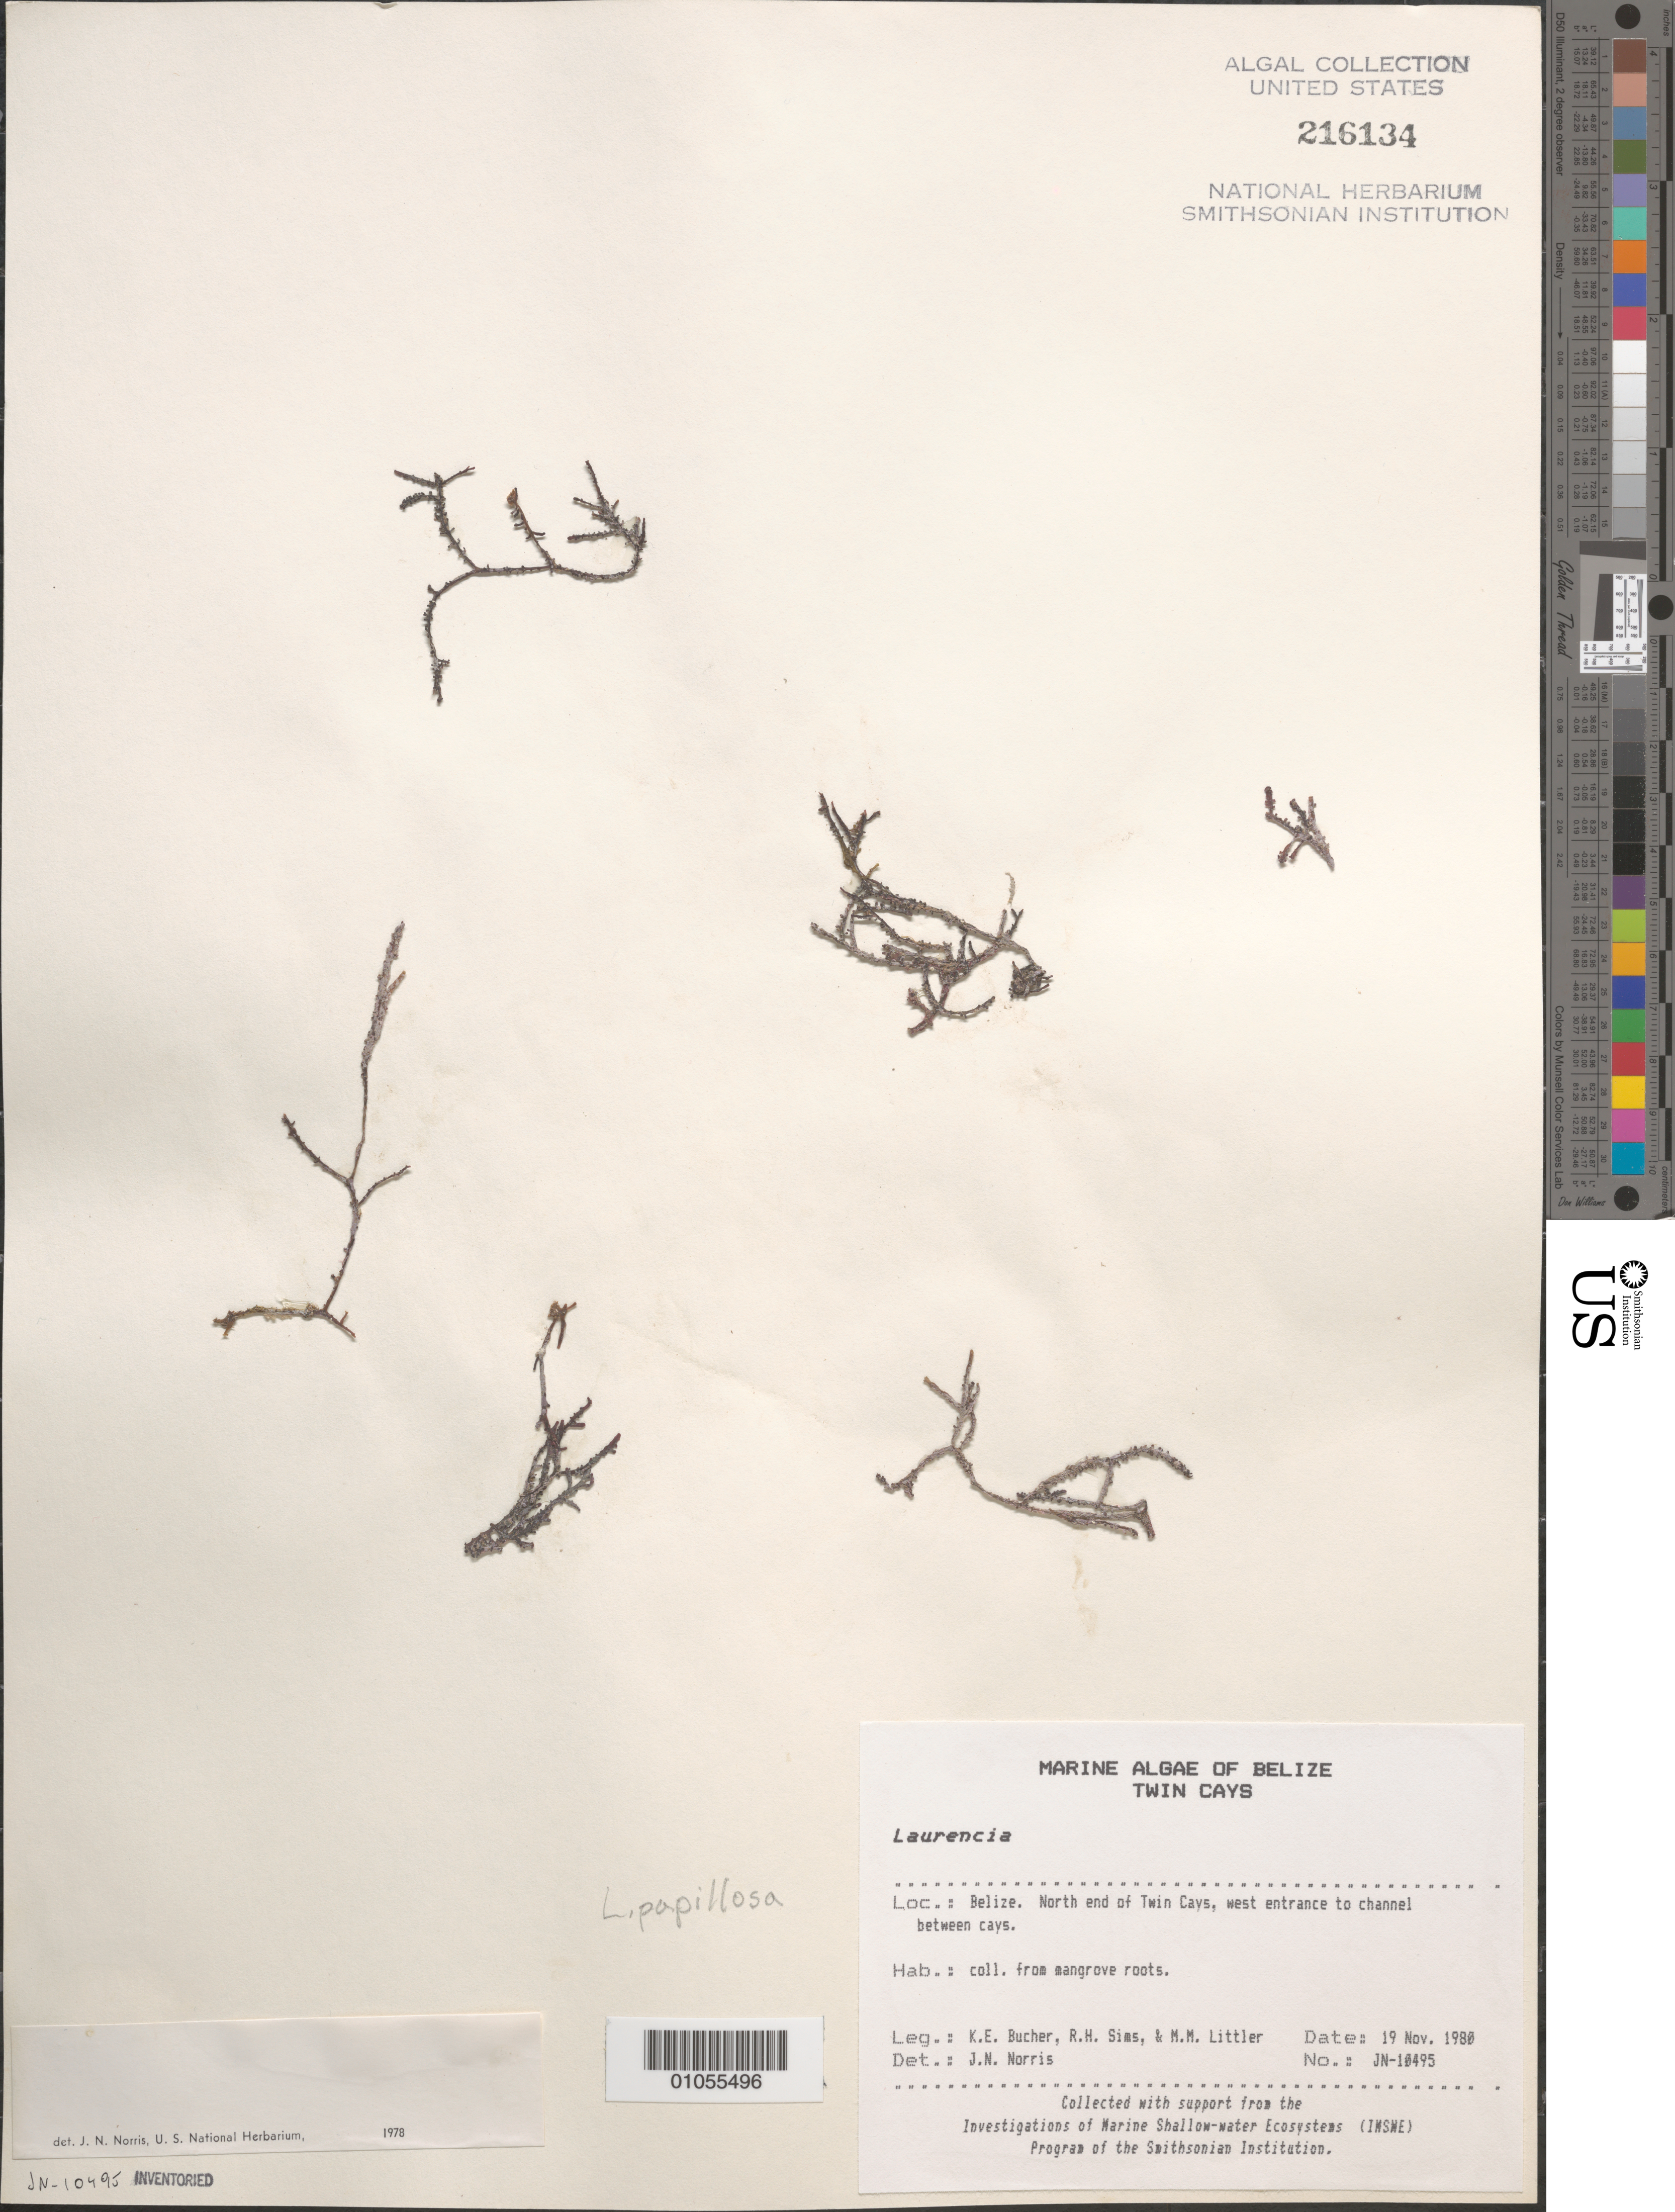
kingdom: Plantae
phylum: Rhodophyta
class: Florideophyceae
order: Ceramiales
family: Rhodomelaceae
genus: Palisada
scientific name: Palisada perforata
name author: (Bory) K.W. Nam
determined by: Algae name updating Project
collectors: K. E. Bucher, R. H. Sims & M. M. Littler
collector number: JN-10495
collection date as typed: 19 Nov 1980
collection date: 1980-11-19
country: Belize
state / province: Stann Creek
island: Twin Cays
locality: North end of Twin Cays, west entrance to channel between cays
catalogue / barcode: US 216134